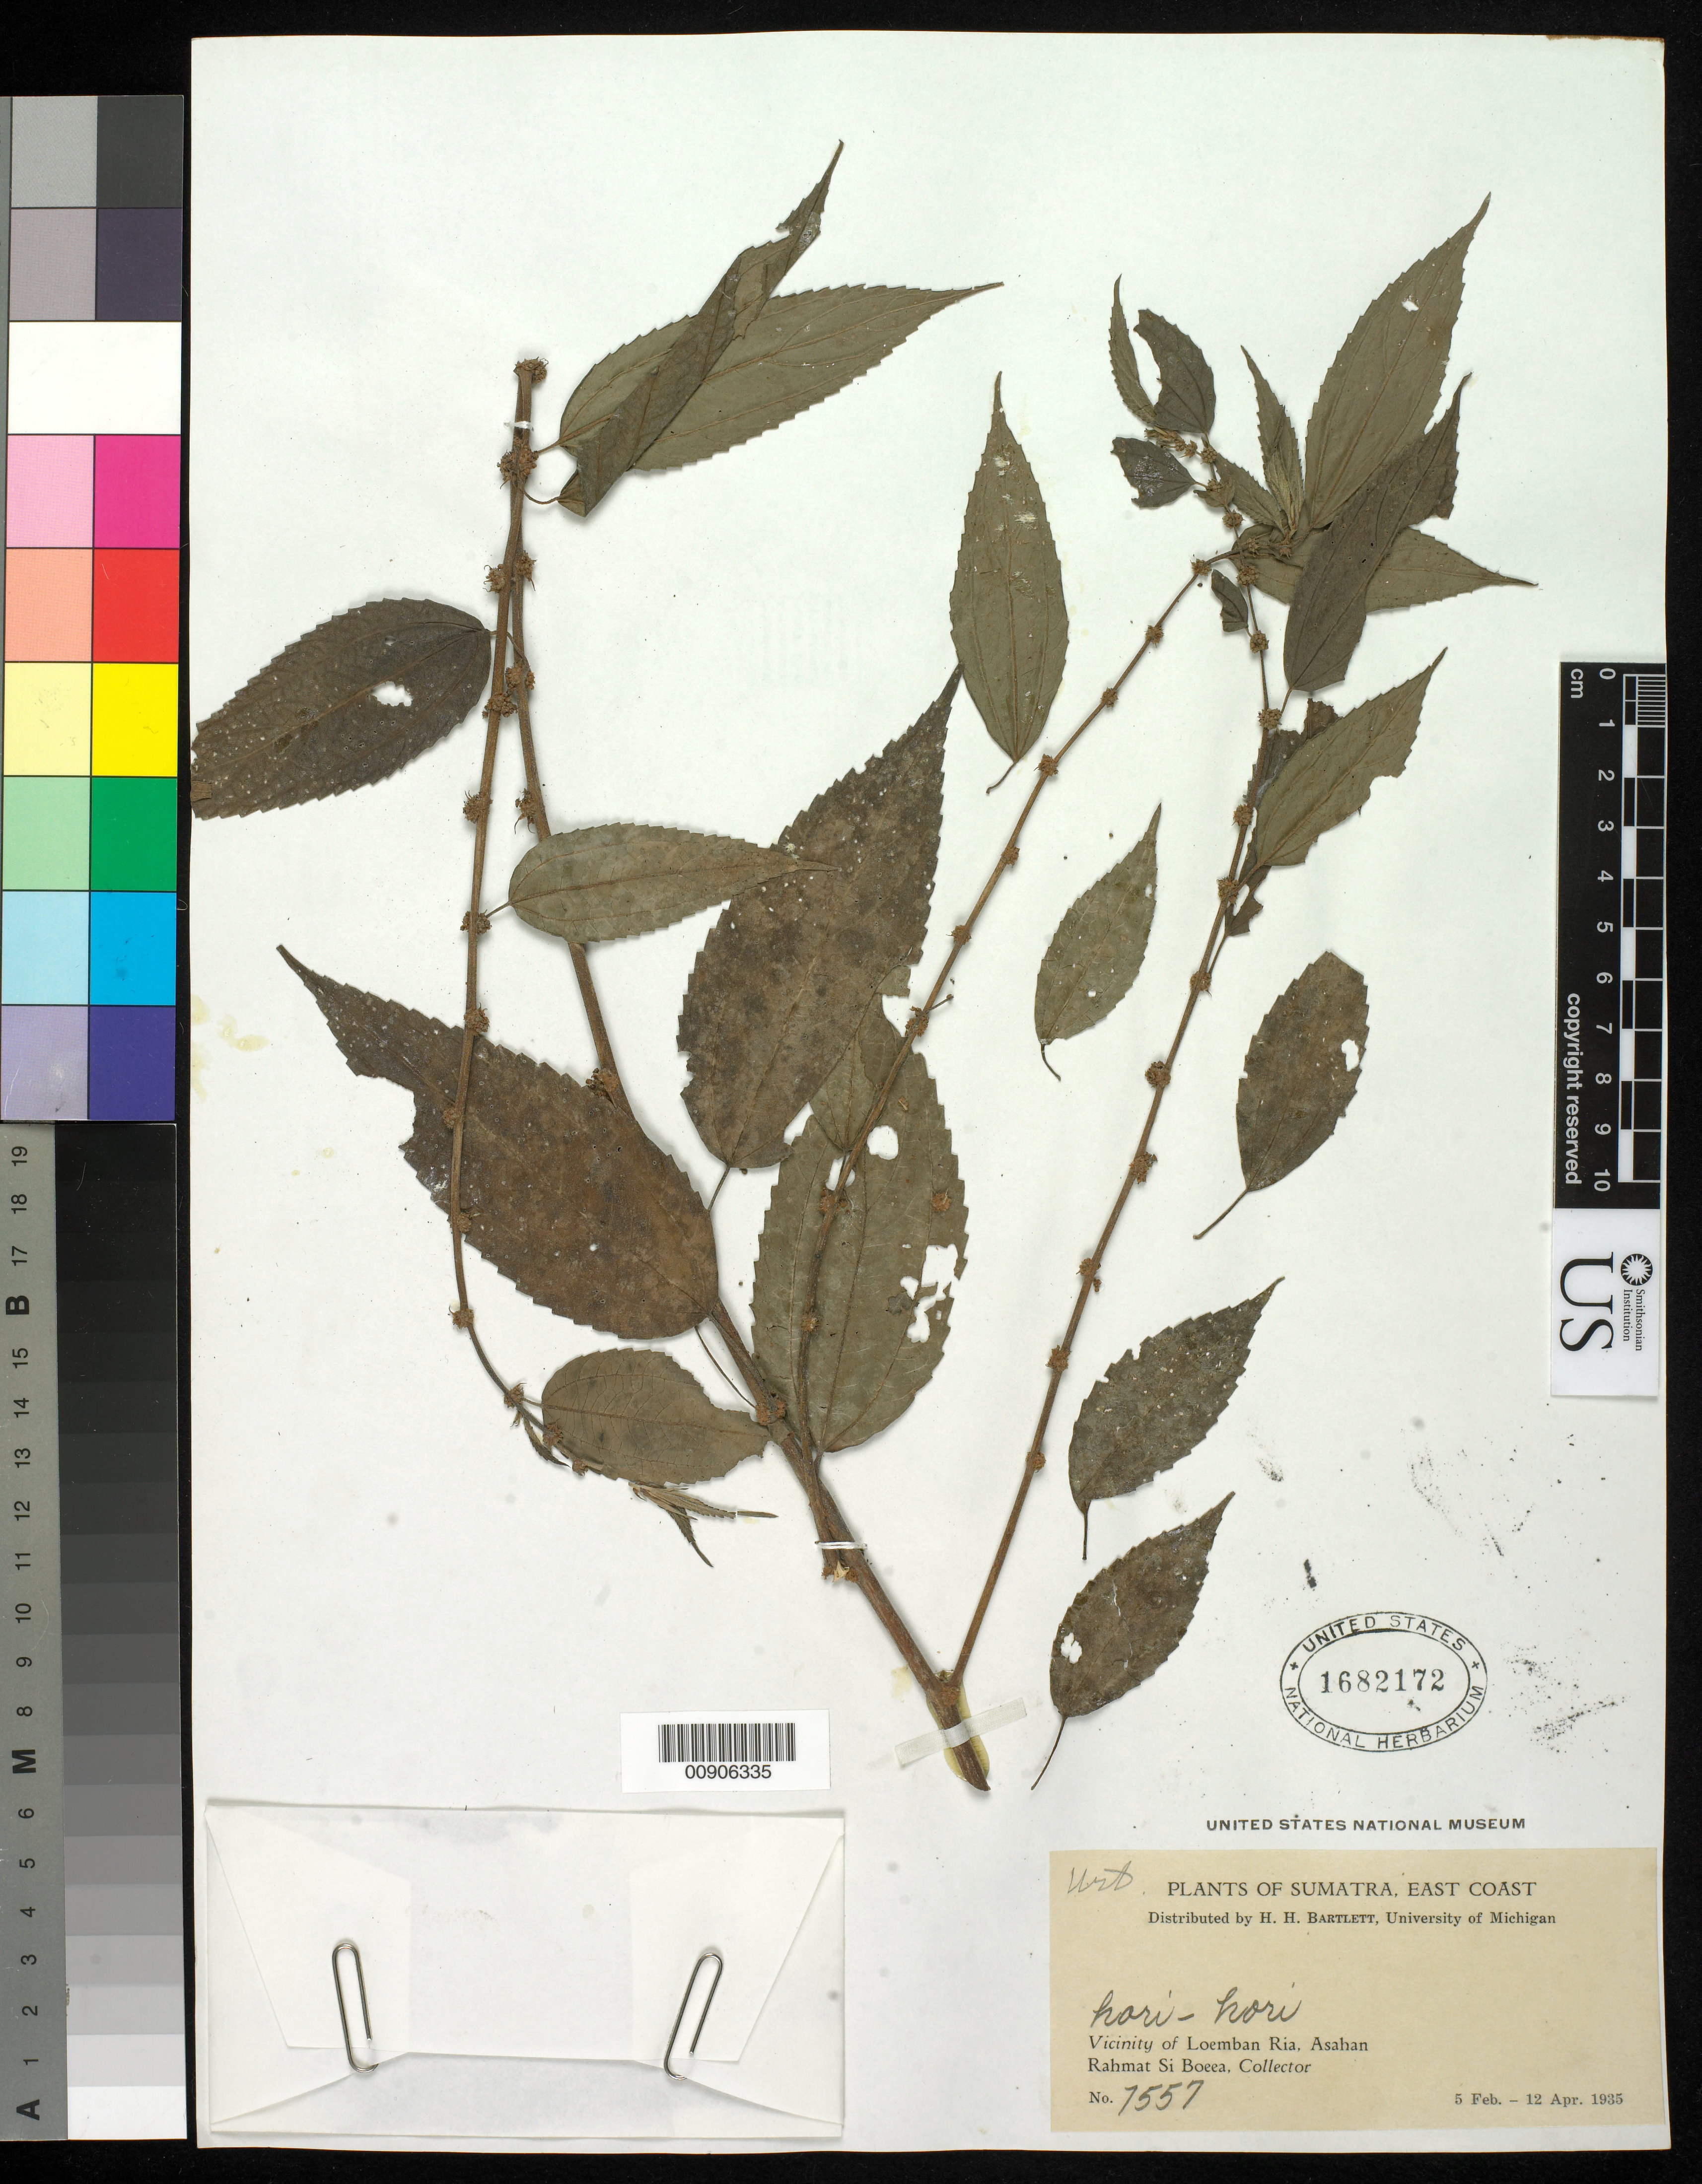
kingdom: Plantae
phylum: Tracheophyta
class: Magnoliopsida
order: Rosales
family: Urticaceae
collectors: Rahmat Si Boeea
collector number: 7557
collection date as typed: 05 Feb 1935 to 12 Apr 1935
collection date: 1935-02-05/1935-04-12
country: Indonesia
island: Sumatra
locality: Vicinity of Lowmban Ria, Asahan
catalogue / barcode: US 1682172